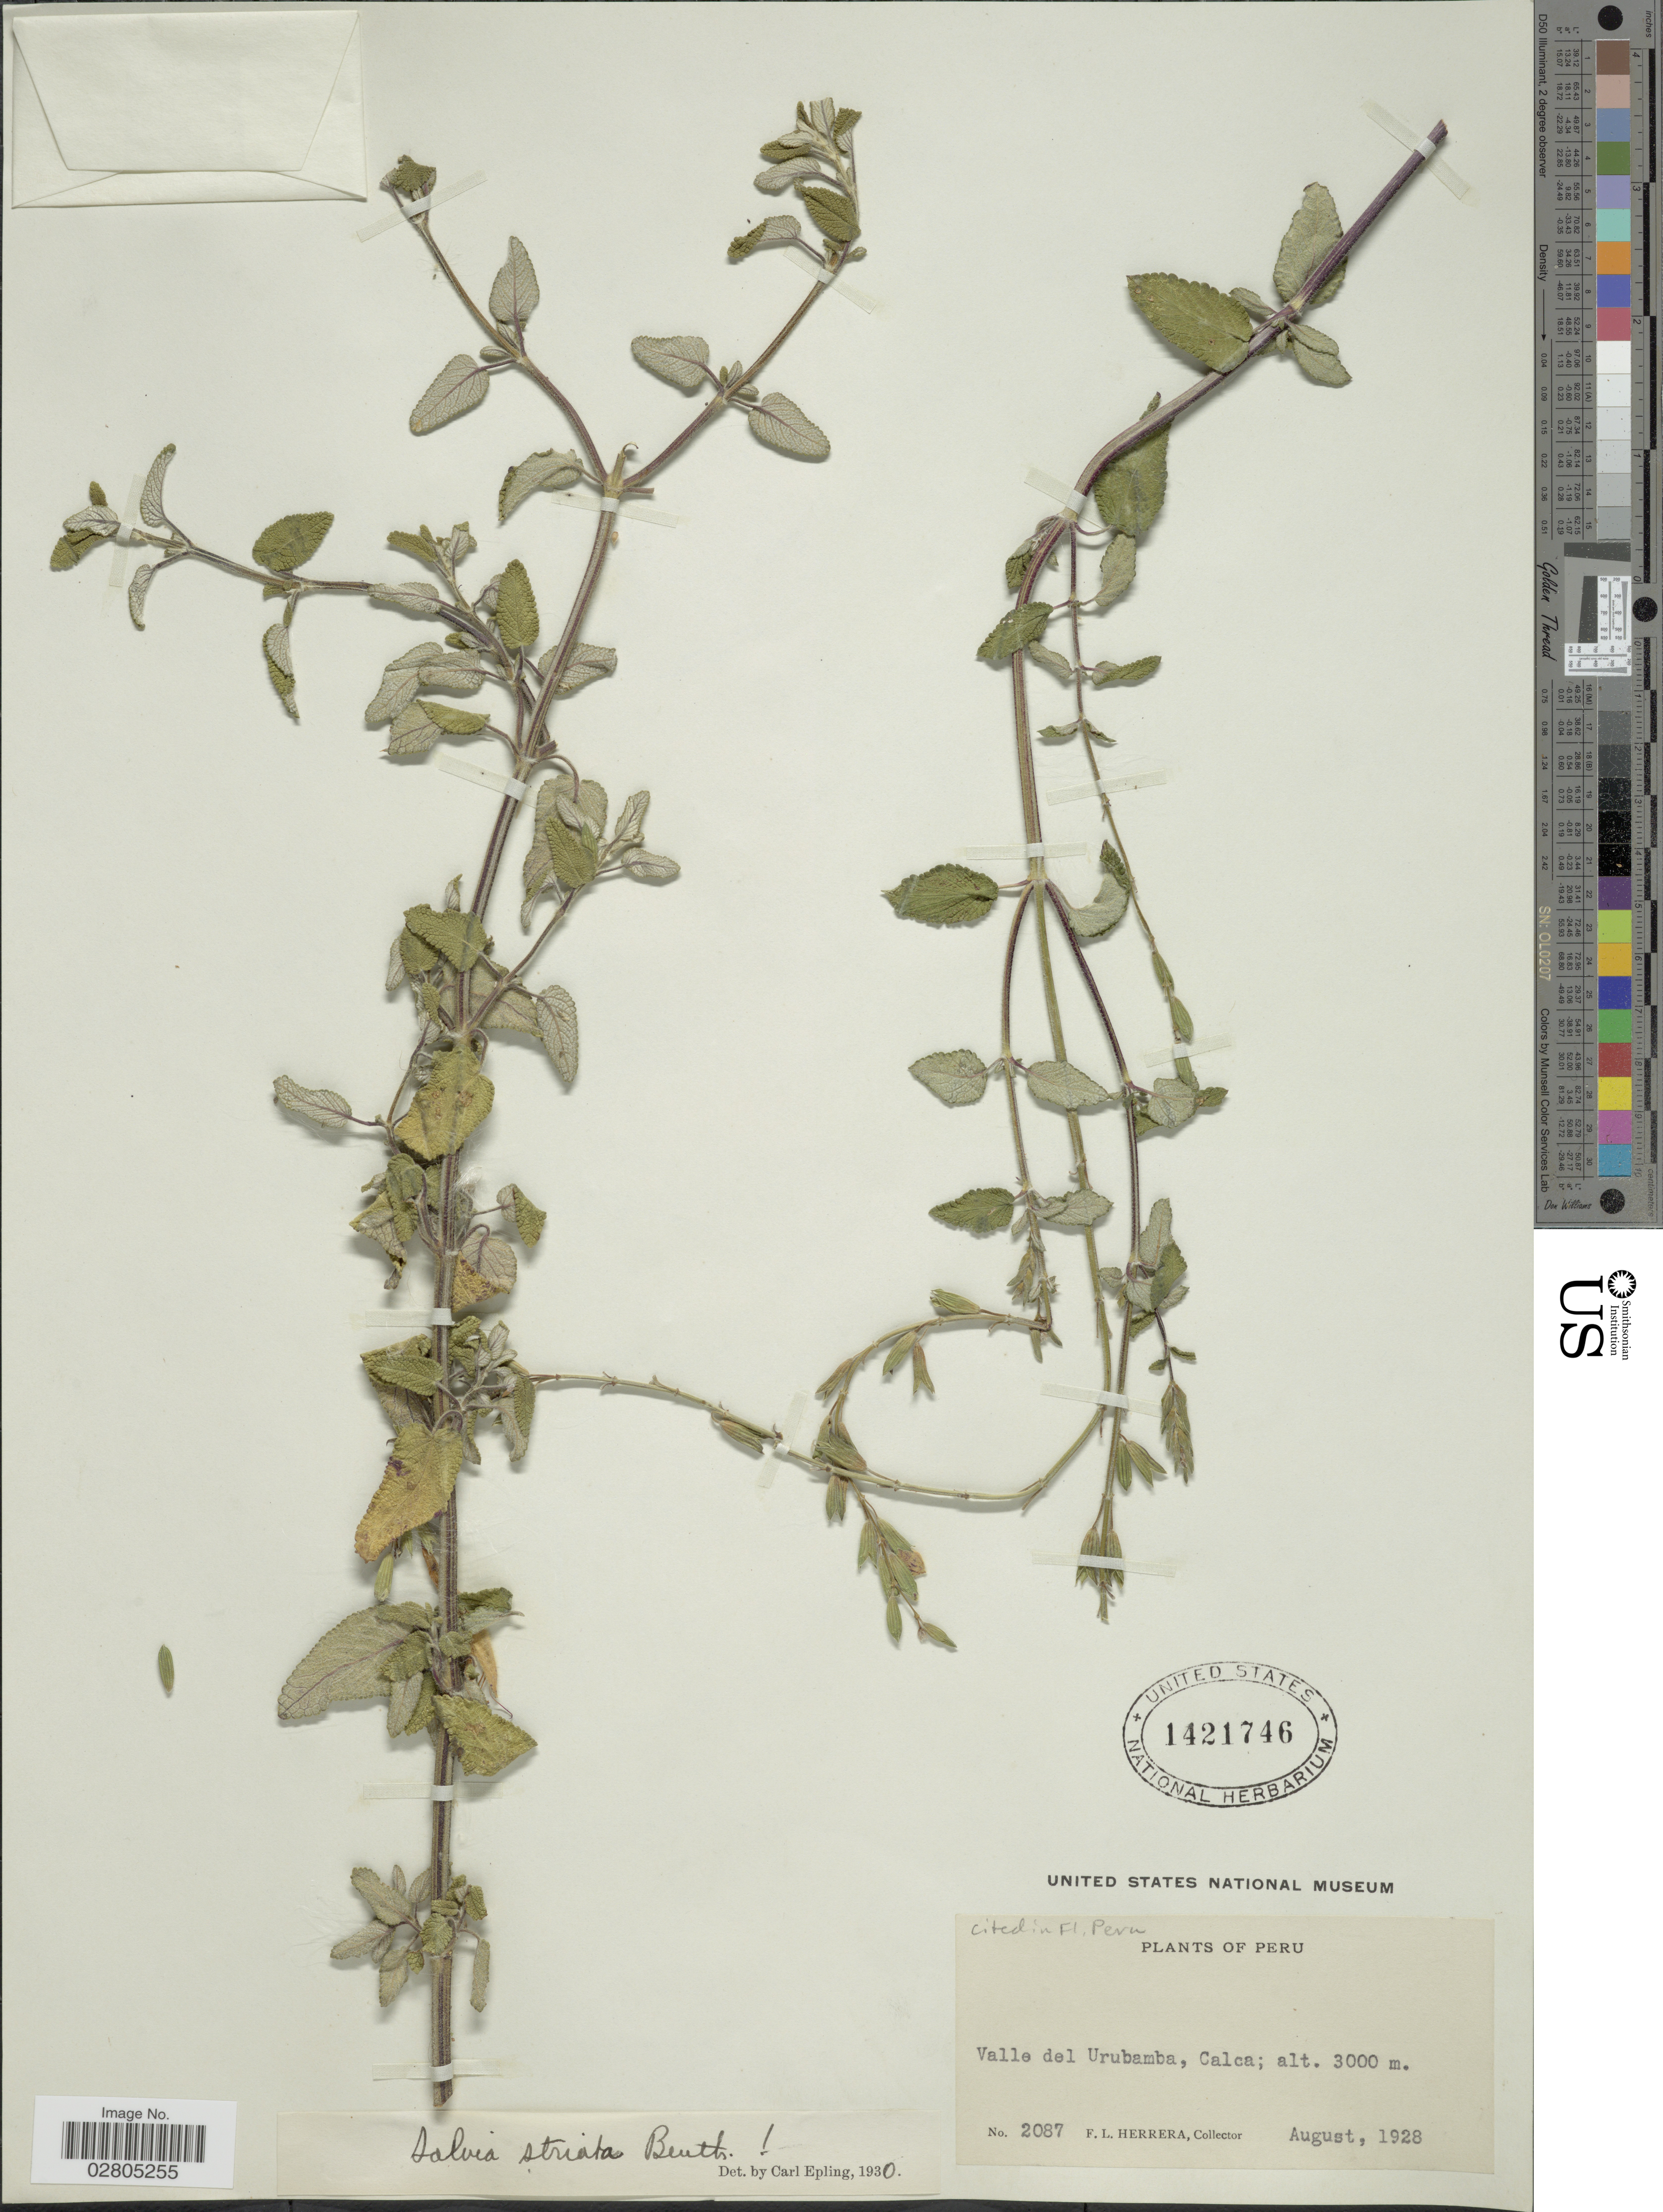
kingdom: Plantae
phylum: Tracheophyta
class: Magnoliopsida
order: Lamiales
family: Lamiaceae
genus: Salvia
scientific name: Salvia striata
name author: Benth.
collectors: F. L. Herrera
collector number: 2087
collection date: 1928-08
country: Peru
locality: Valle del Urubamba, Calca.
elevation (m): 3000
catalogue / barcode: US 1421746